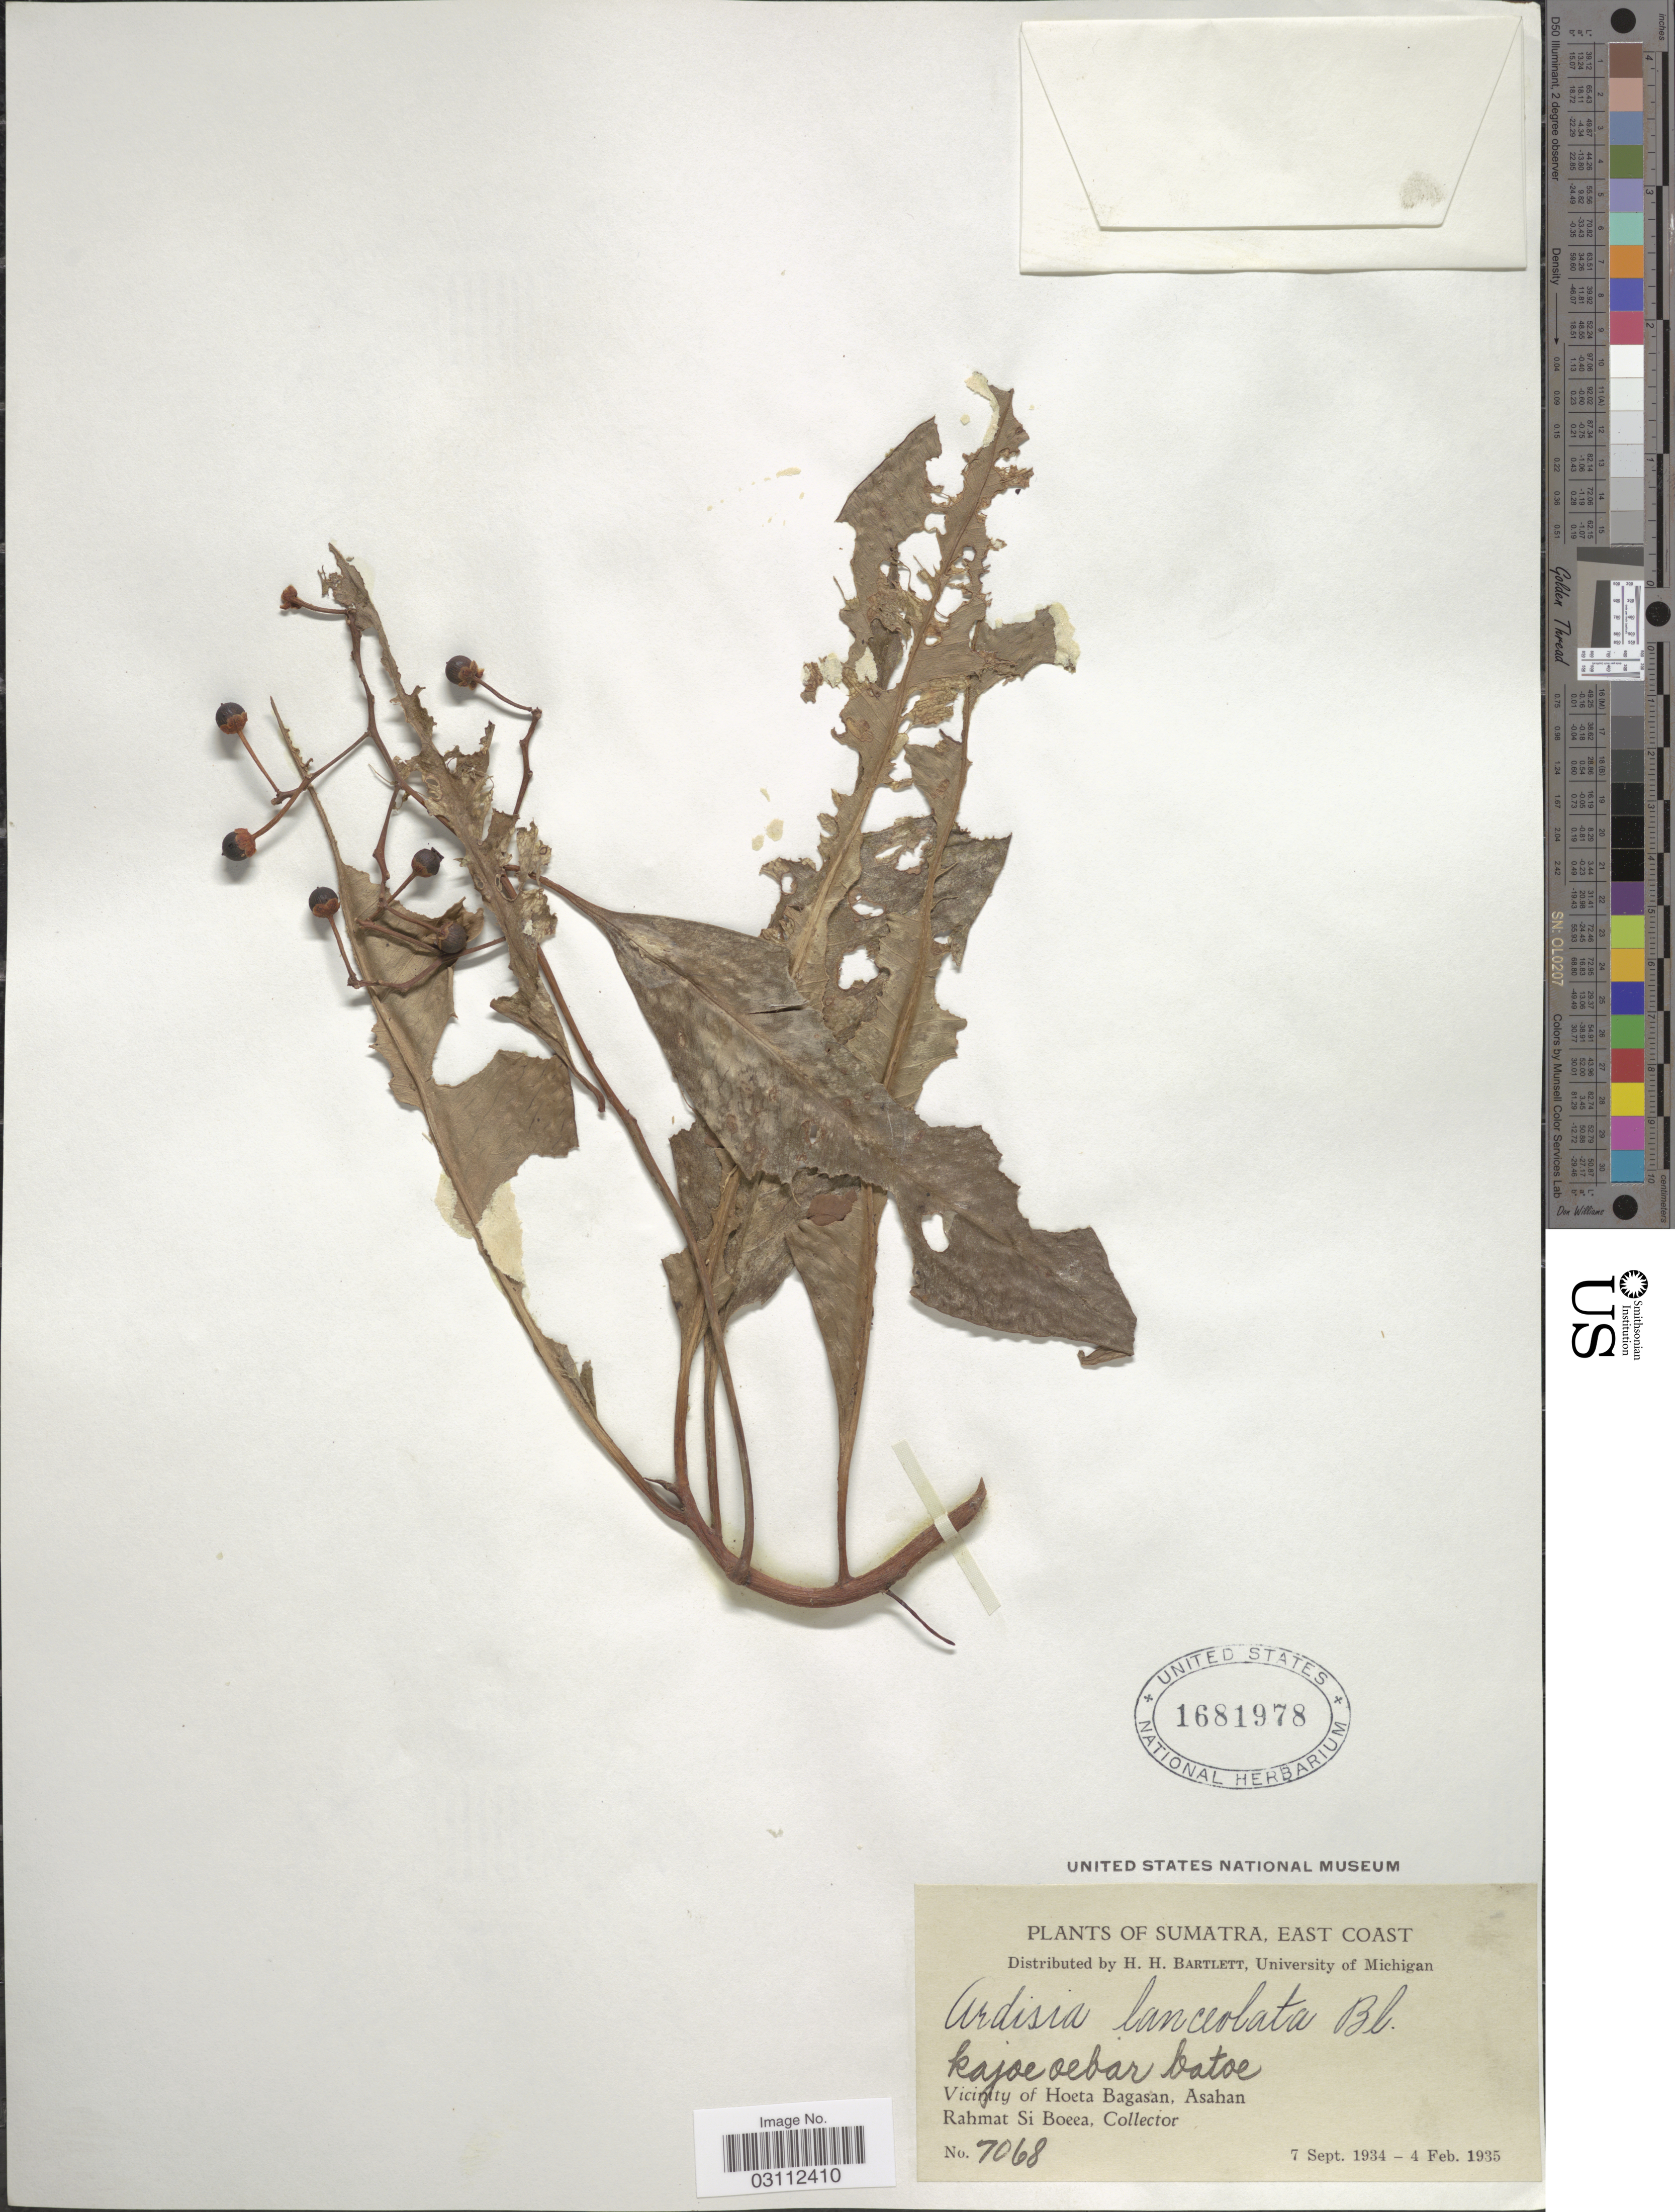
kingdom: Plantae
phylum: Tracheophyta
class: Magnoliopsida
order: Ericales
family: Primulaceae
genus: Ardisia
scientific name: Ardisia lanceolata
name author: Roxb.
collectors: Rahmat Si Boeea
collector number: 7068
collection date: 1934-09-07/1935-02-04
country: Indonesia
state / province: Sumatra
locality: East Coast. Vicinity of Hoeta Bagasan, Asahan.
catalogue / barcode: US 1681978